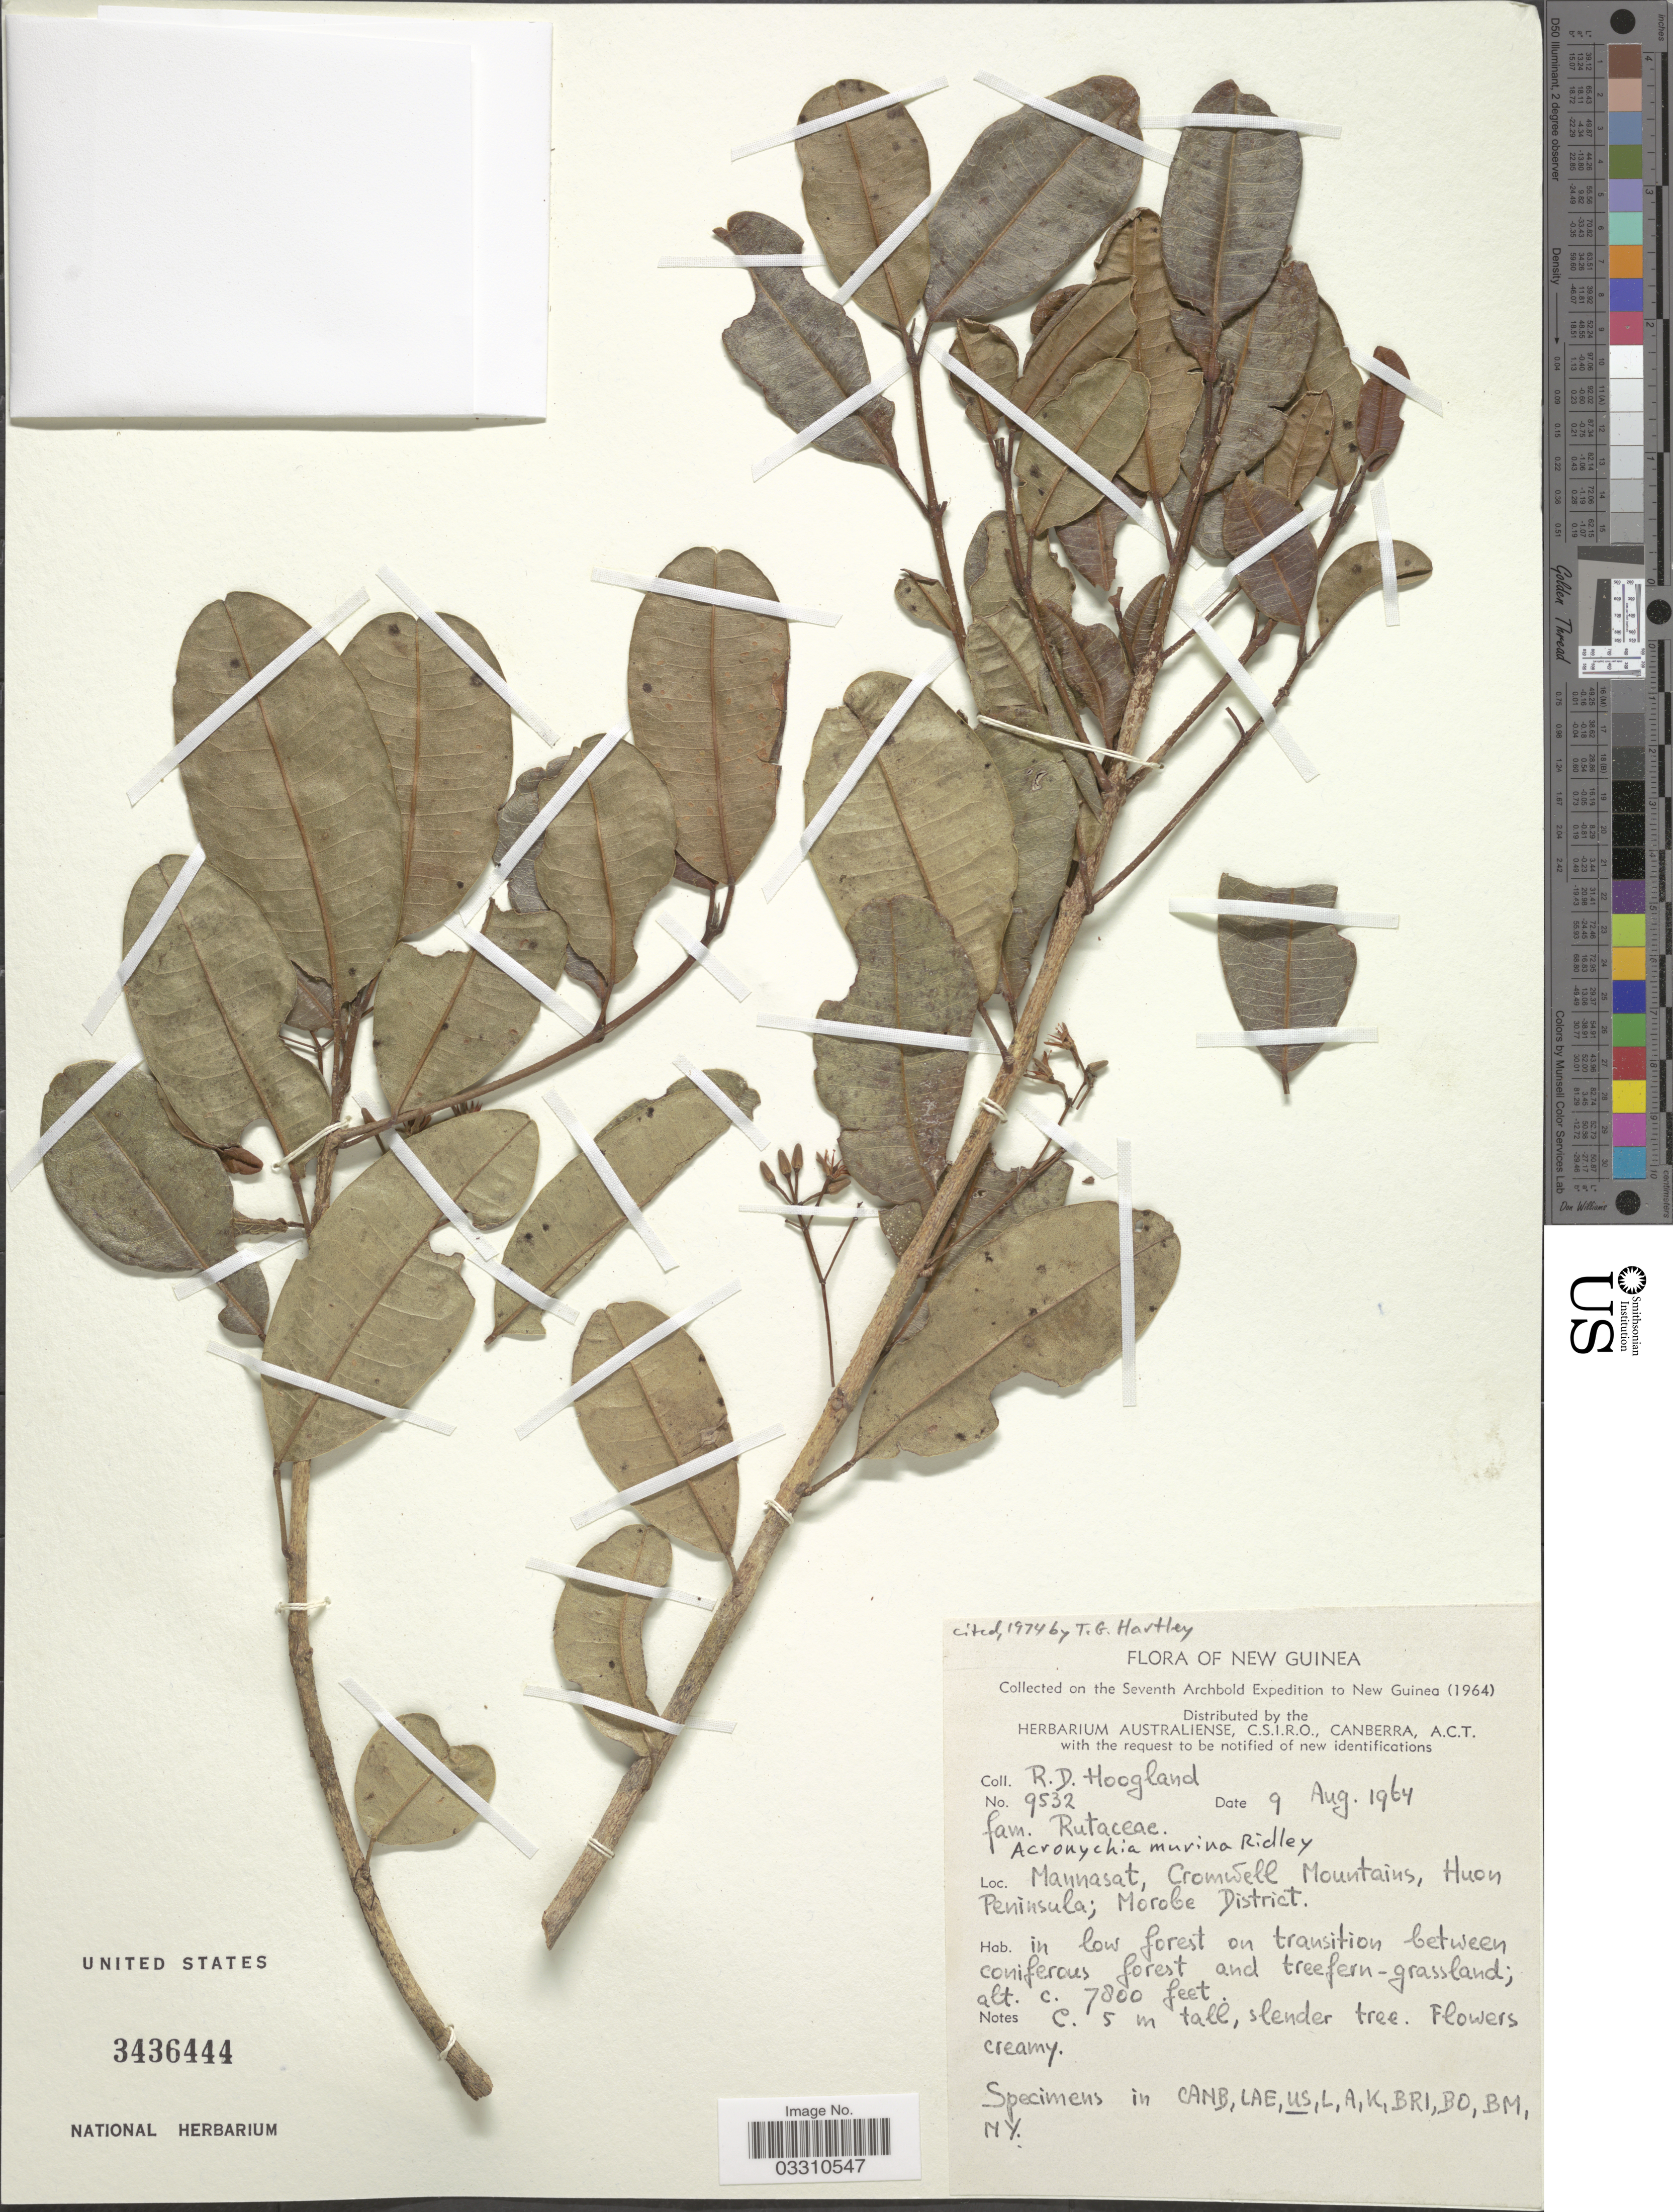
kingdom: Plantae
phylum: Tracheophyta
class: Magnoliopsida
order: Sapindales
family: Rutaceae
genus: Acronychia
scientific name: Acronychia murina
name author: Ridl.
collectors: R. D. Hoogland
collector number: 9532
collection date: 1964-08-09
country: Papua New Guinea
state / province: Morobe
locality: New Guinea, Mannasat, Cromwell Mountains, Huon Peninsula; Morobe District.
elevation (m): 2377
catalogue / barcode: US 3436444